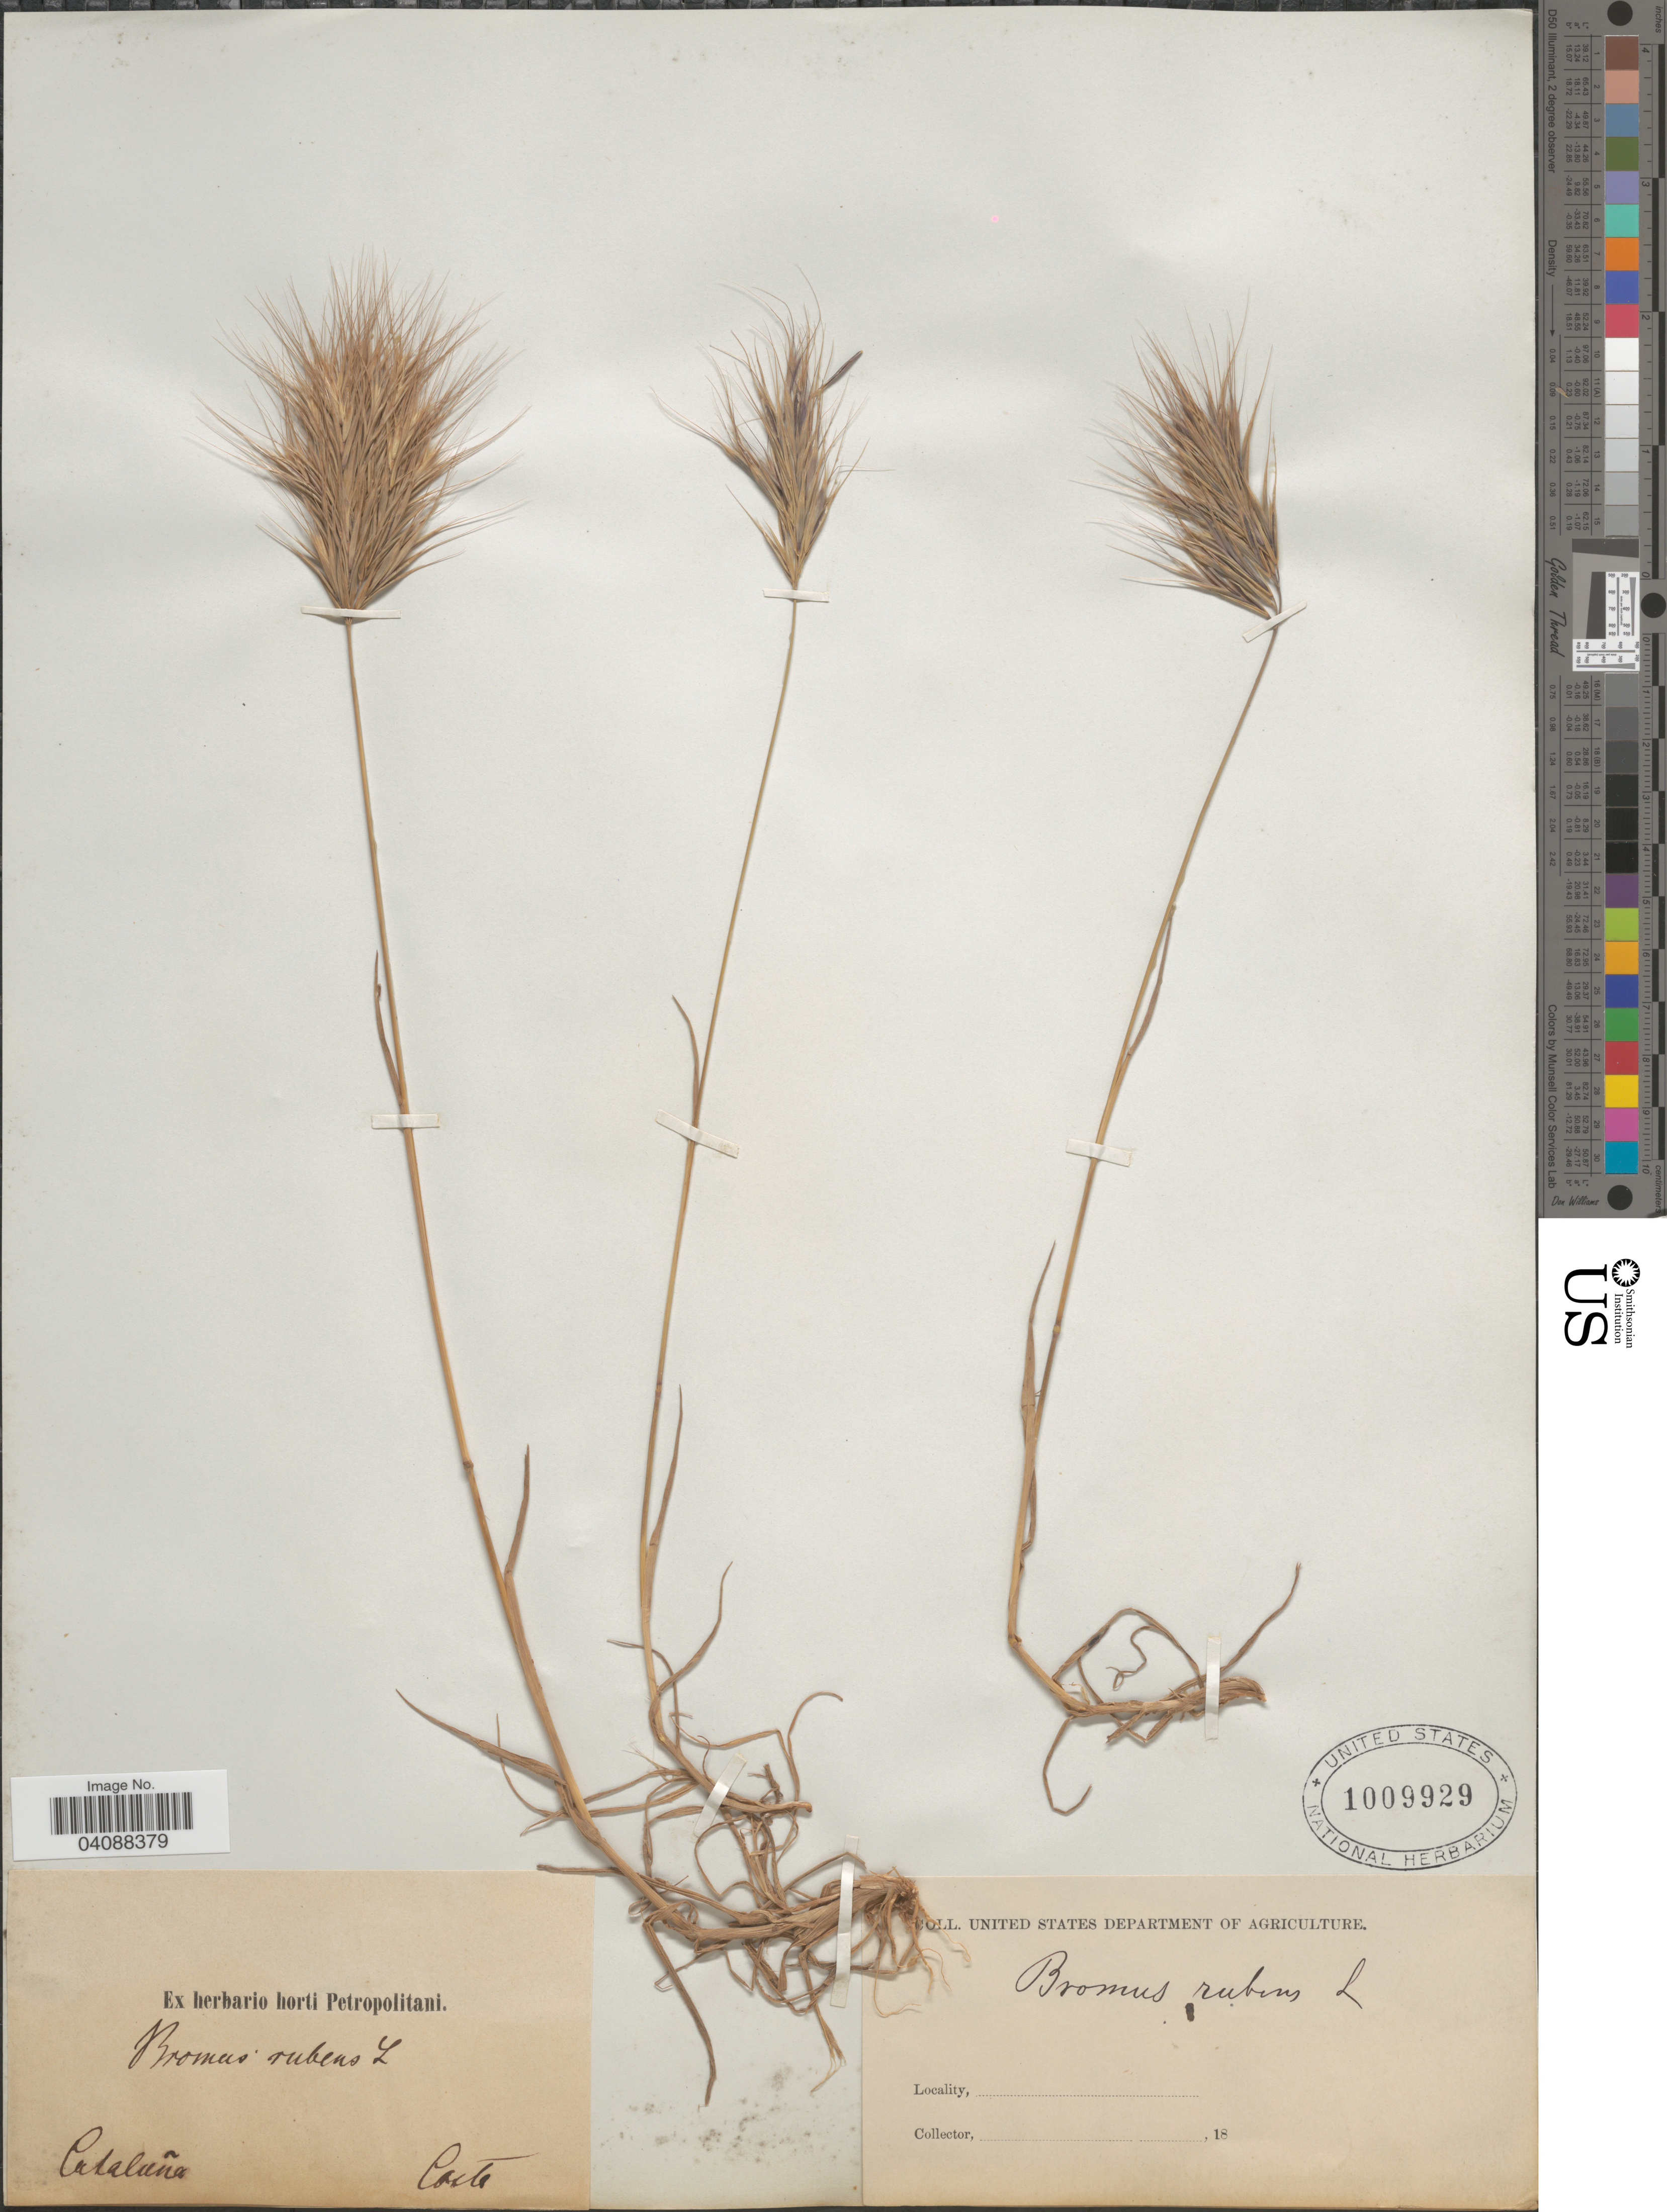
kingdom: Plantae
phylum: Tracheophyta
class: Liliopsida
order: Poales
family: Poaceae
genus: Bromus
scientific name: Bromus rubens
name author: L.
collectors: Coste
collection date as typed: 18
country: Spain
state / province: Catalunya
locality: Cataluña.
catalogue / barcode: US 1009929